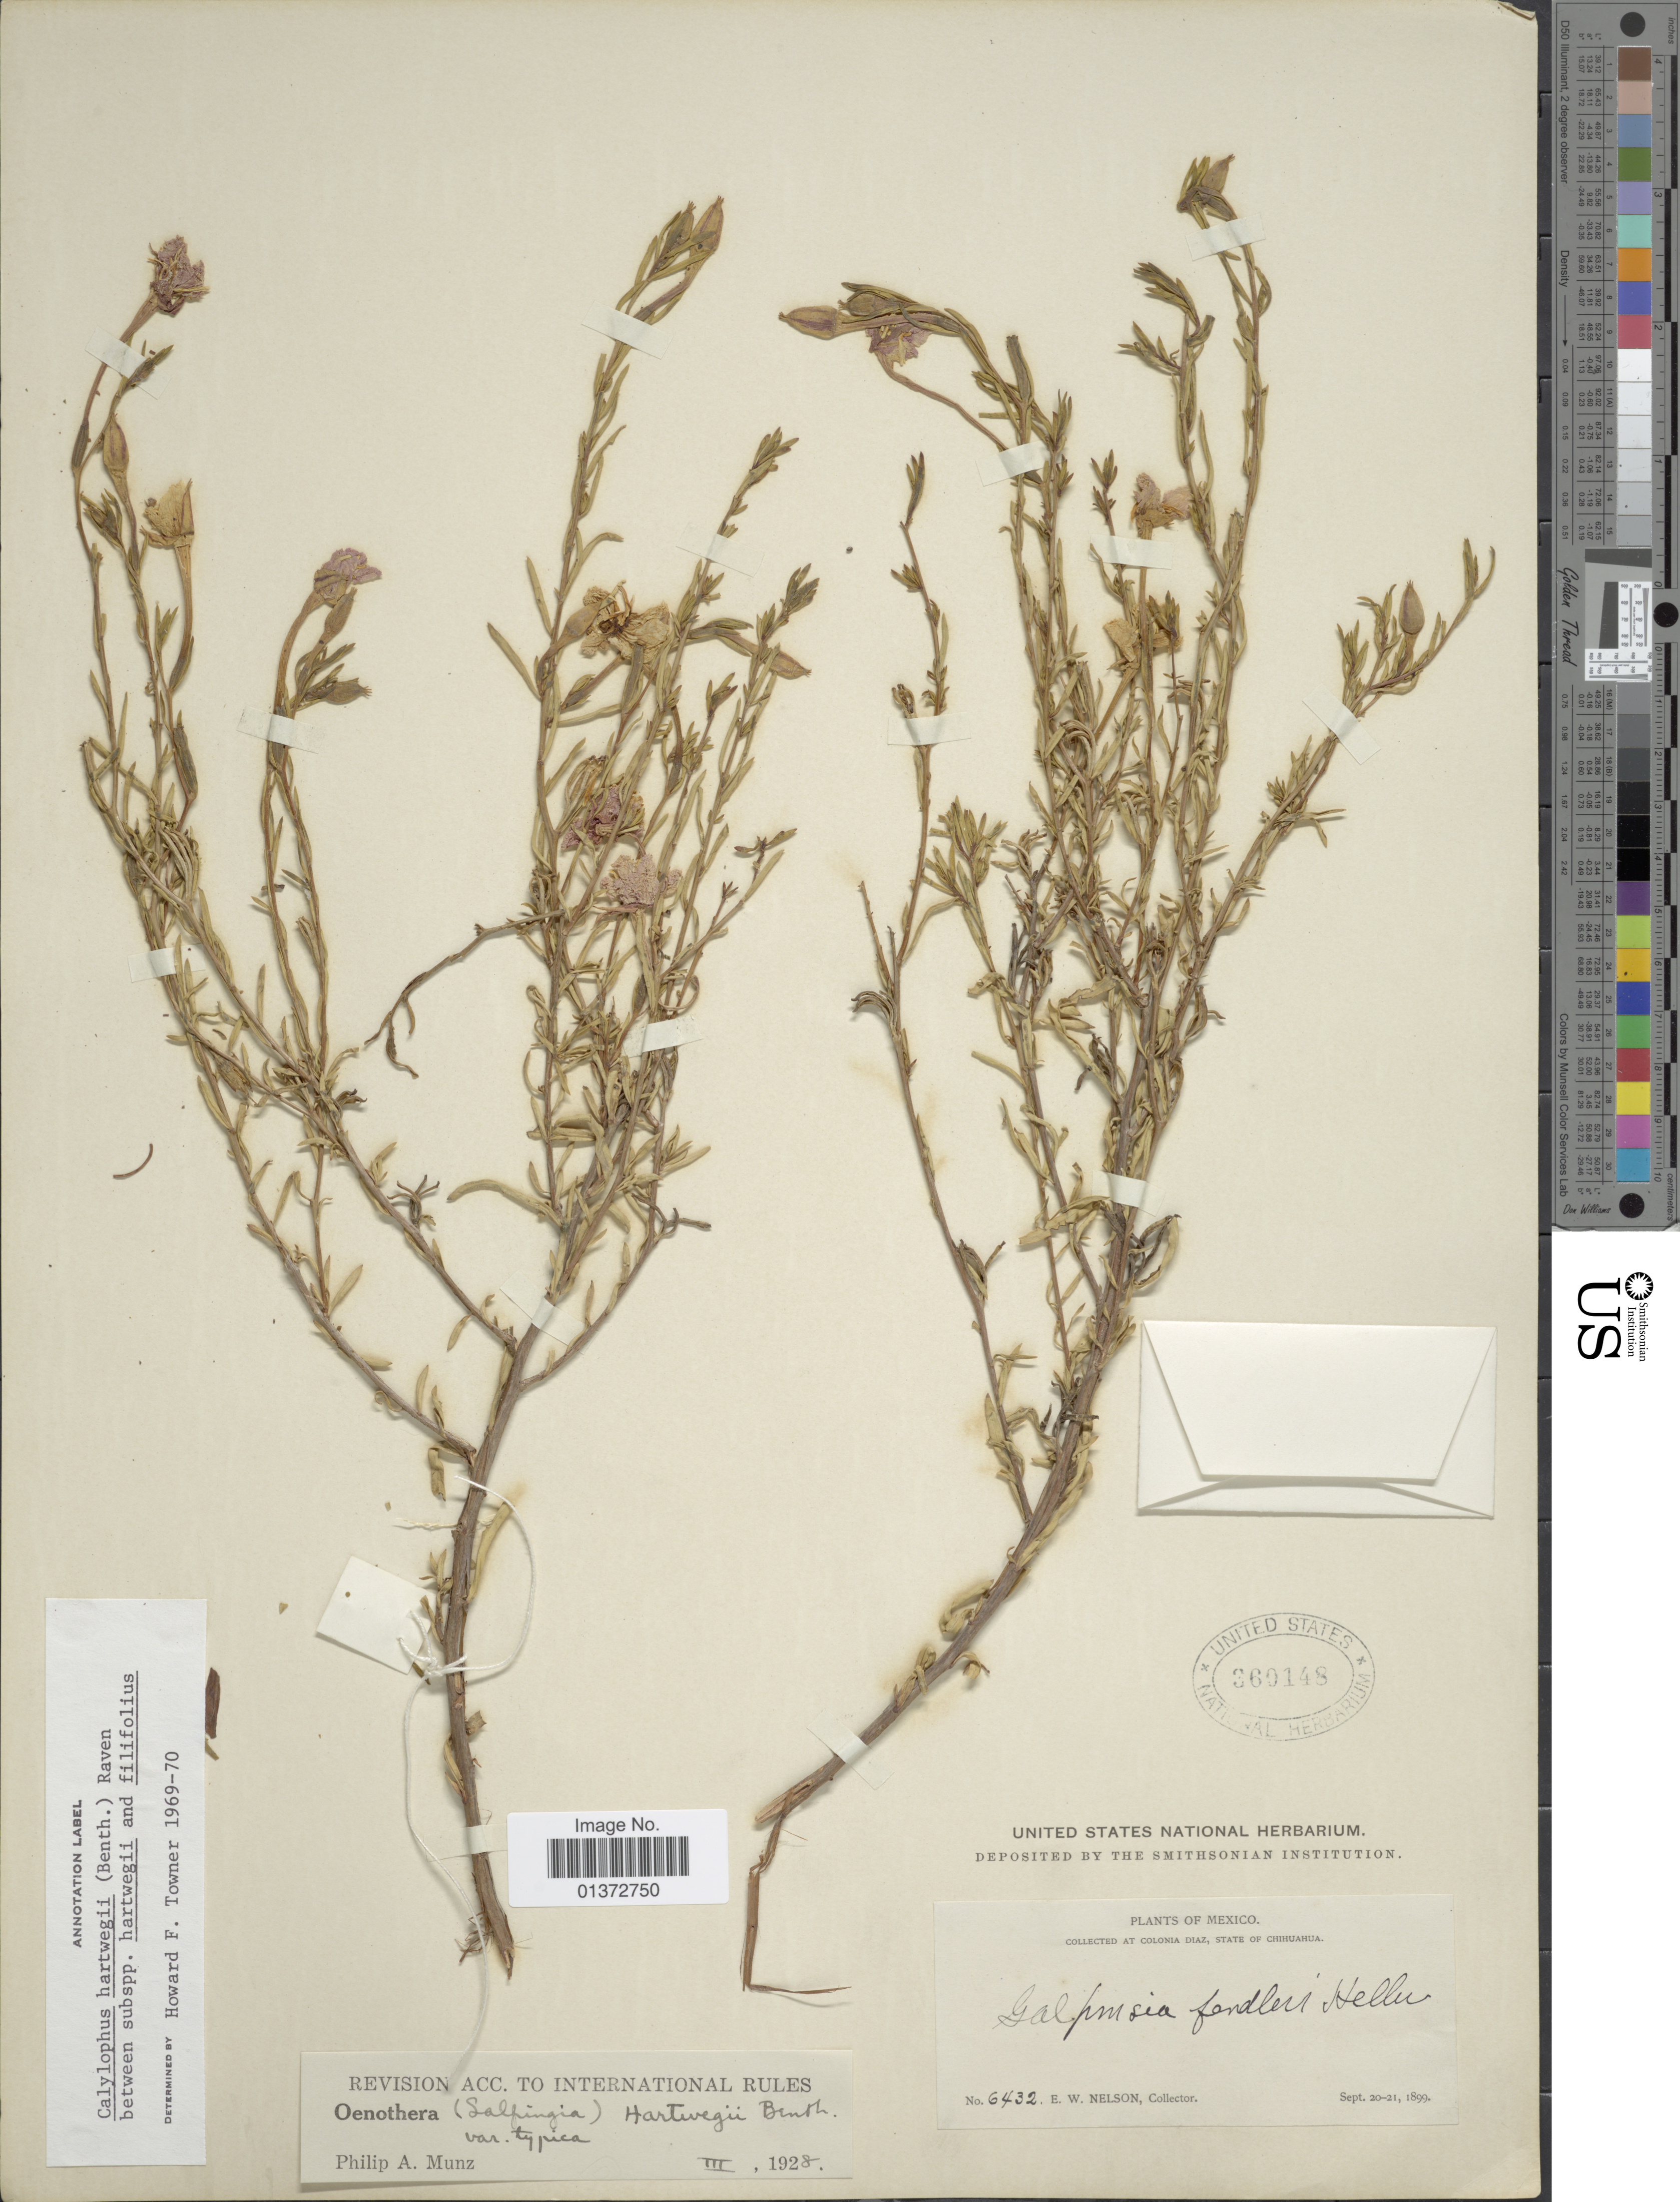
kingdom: Plantae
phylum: Tracheophyta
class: Magnoliopsida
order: Myrtales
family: Onagraceae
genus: Oenothera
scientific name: Oenothera hartwegii subsp. filifolia x O. hartwegii subsp. pubescens (A. Gray) W.L. Wagner & Hoch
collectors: E. W. Nelson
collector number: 6432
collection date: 1899-09-20/1899-09-21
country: Mexico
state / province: Chihuahua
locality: Colona Diaz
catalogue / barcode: US 360148